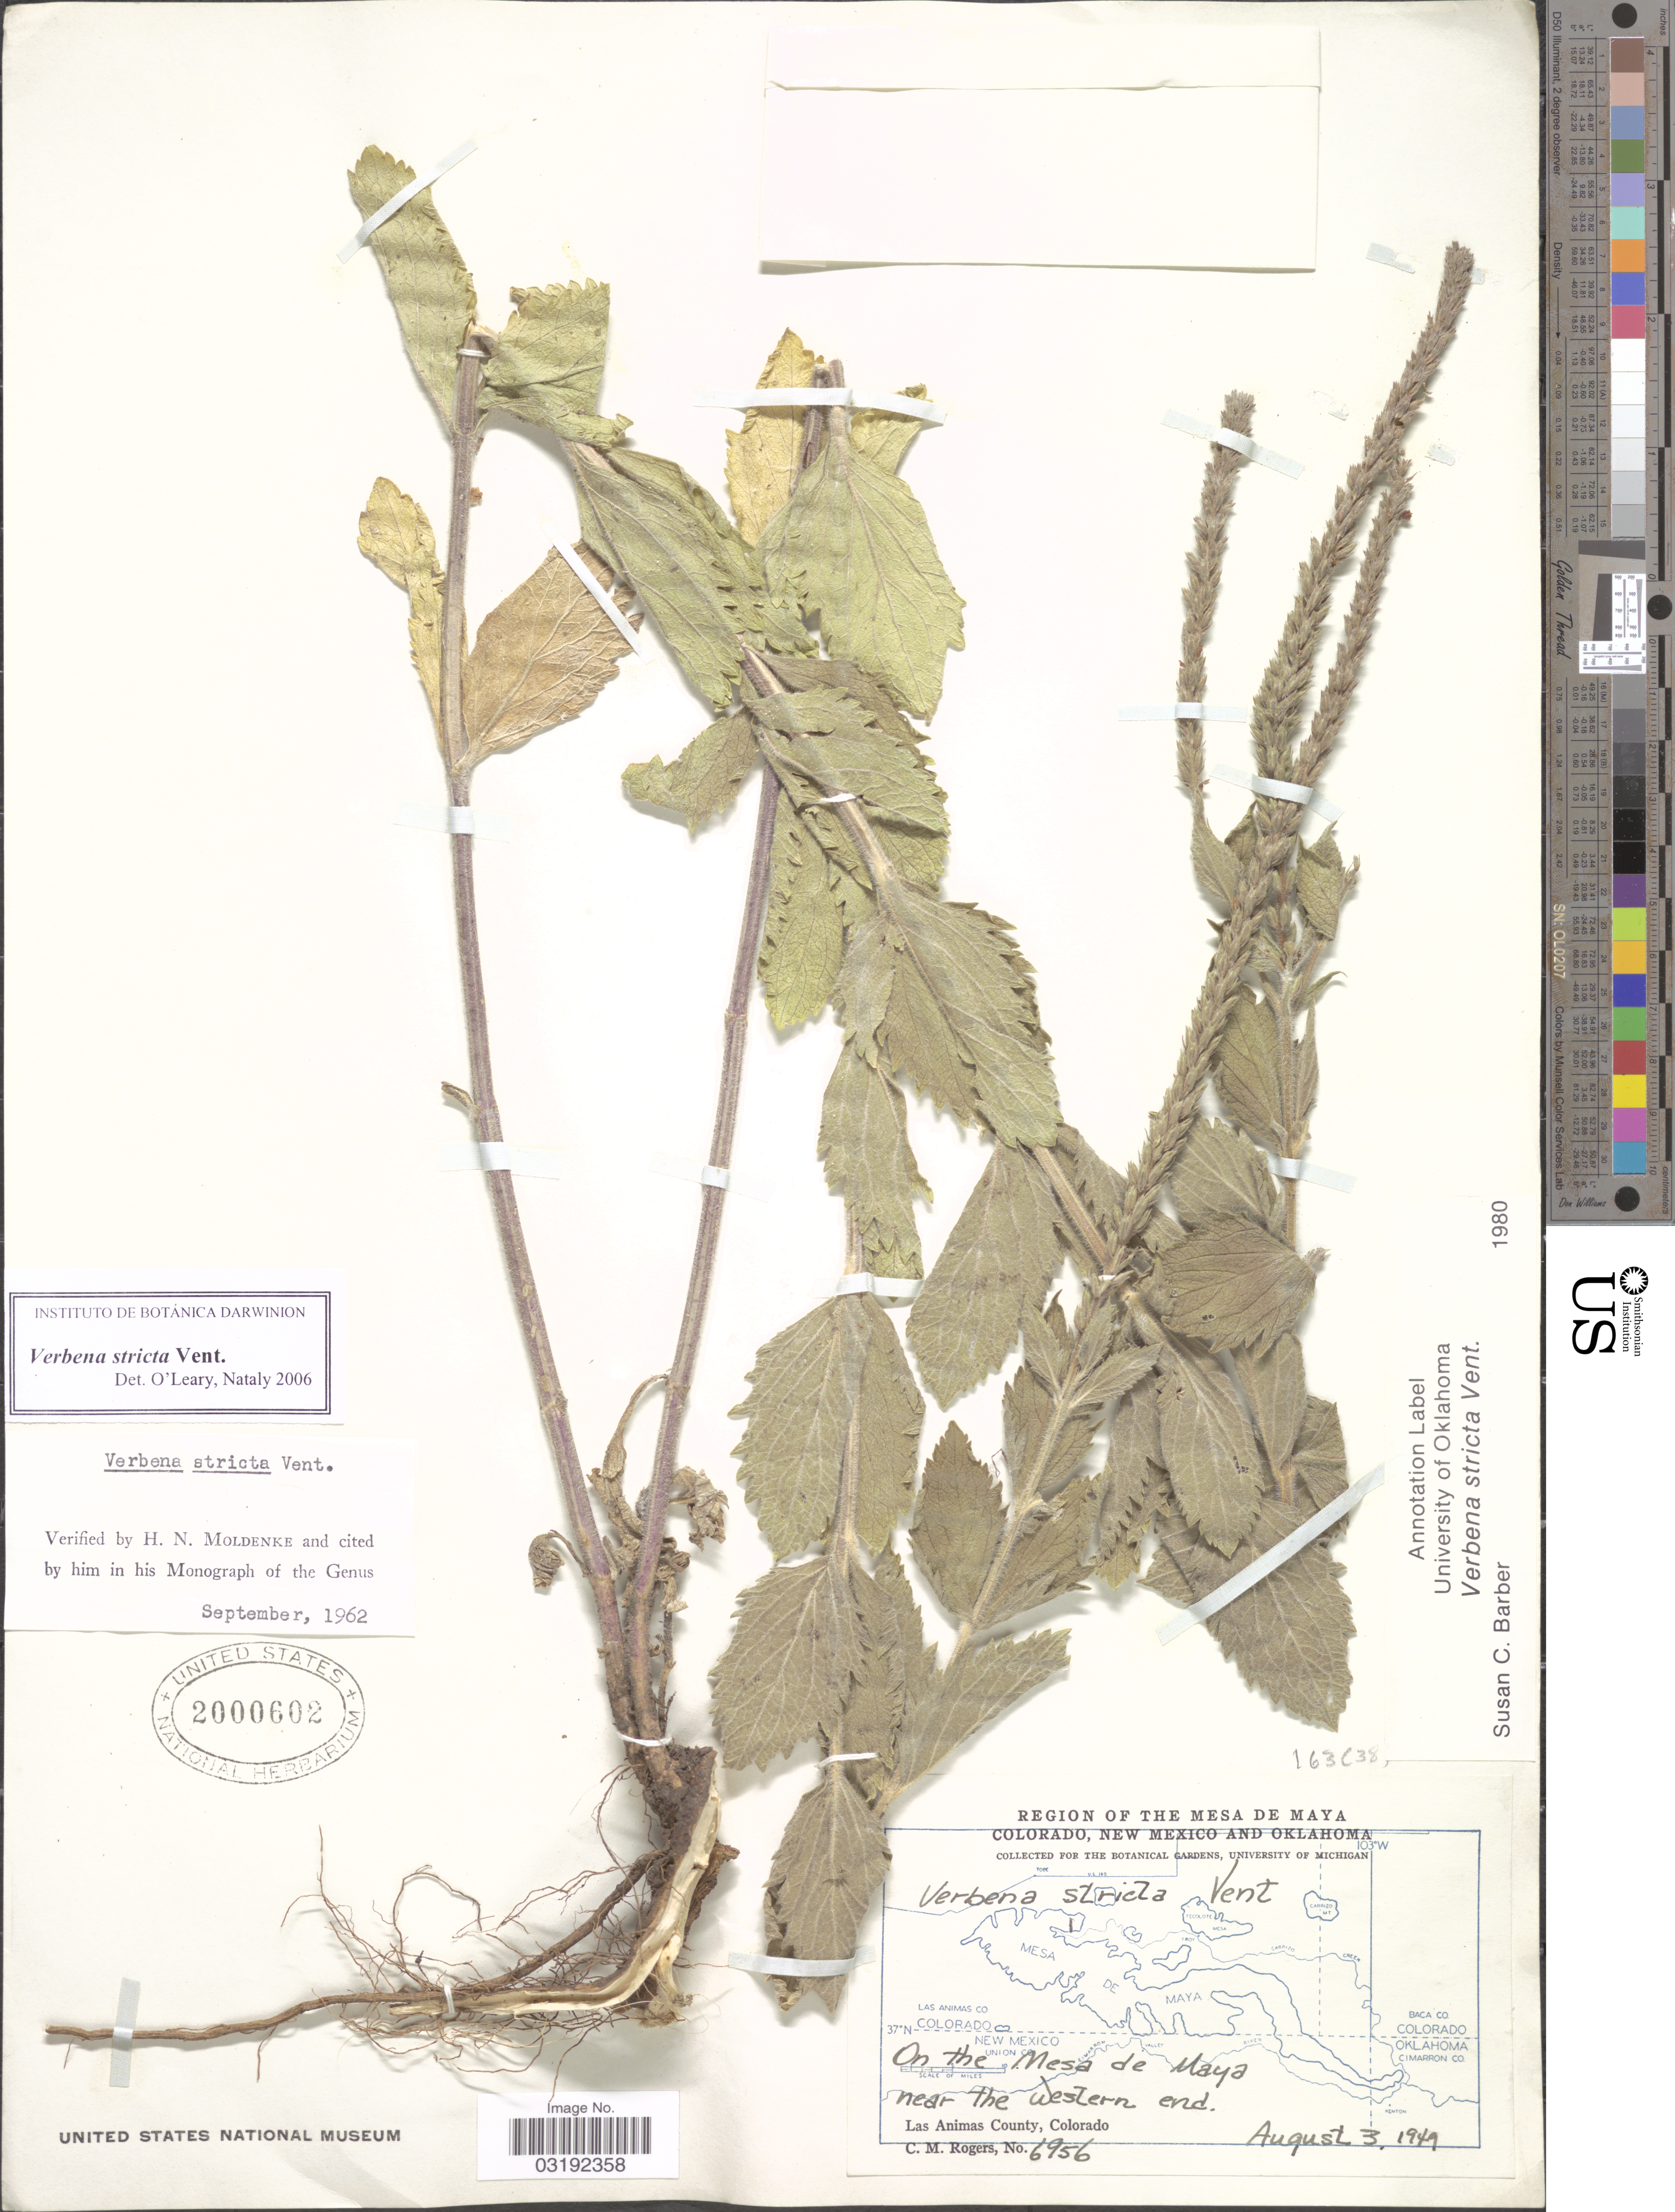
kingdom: Plantae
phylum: Tracheophyta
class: Magnoliopsida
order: Lamiales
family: Verbenaceae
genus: Verbena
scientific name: Verbena stricta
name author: Vent.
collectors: C. M. Rogers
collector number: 6956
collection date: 1949-08-03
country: United States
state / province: Colorado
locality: Region of The Mesa De Maya, On the Mesa de Maya near the Western end. Las Animas County.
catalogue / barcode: US 2000602